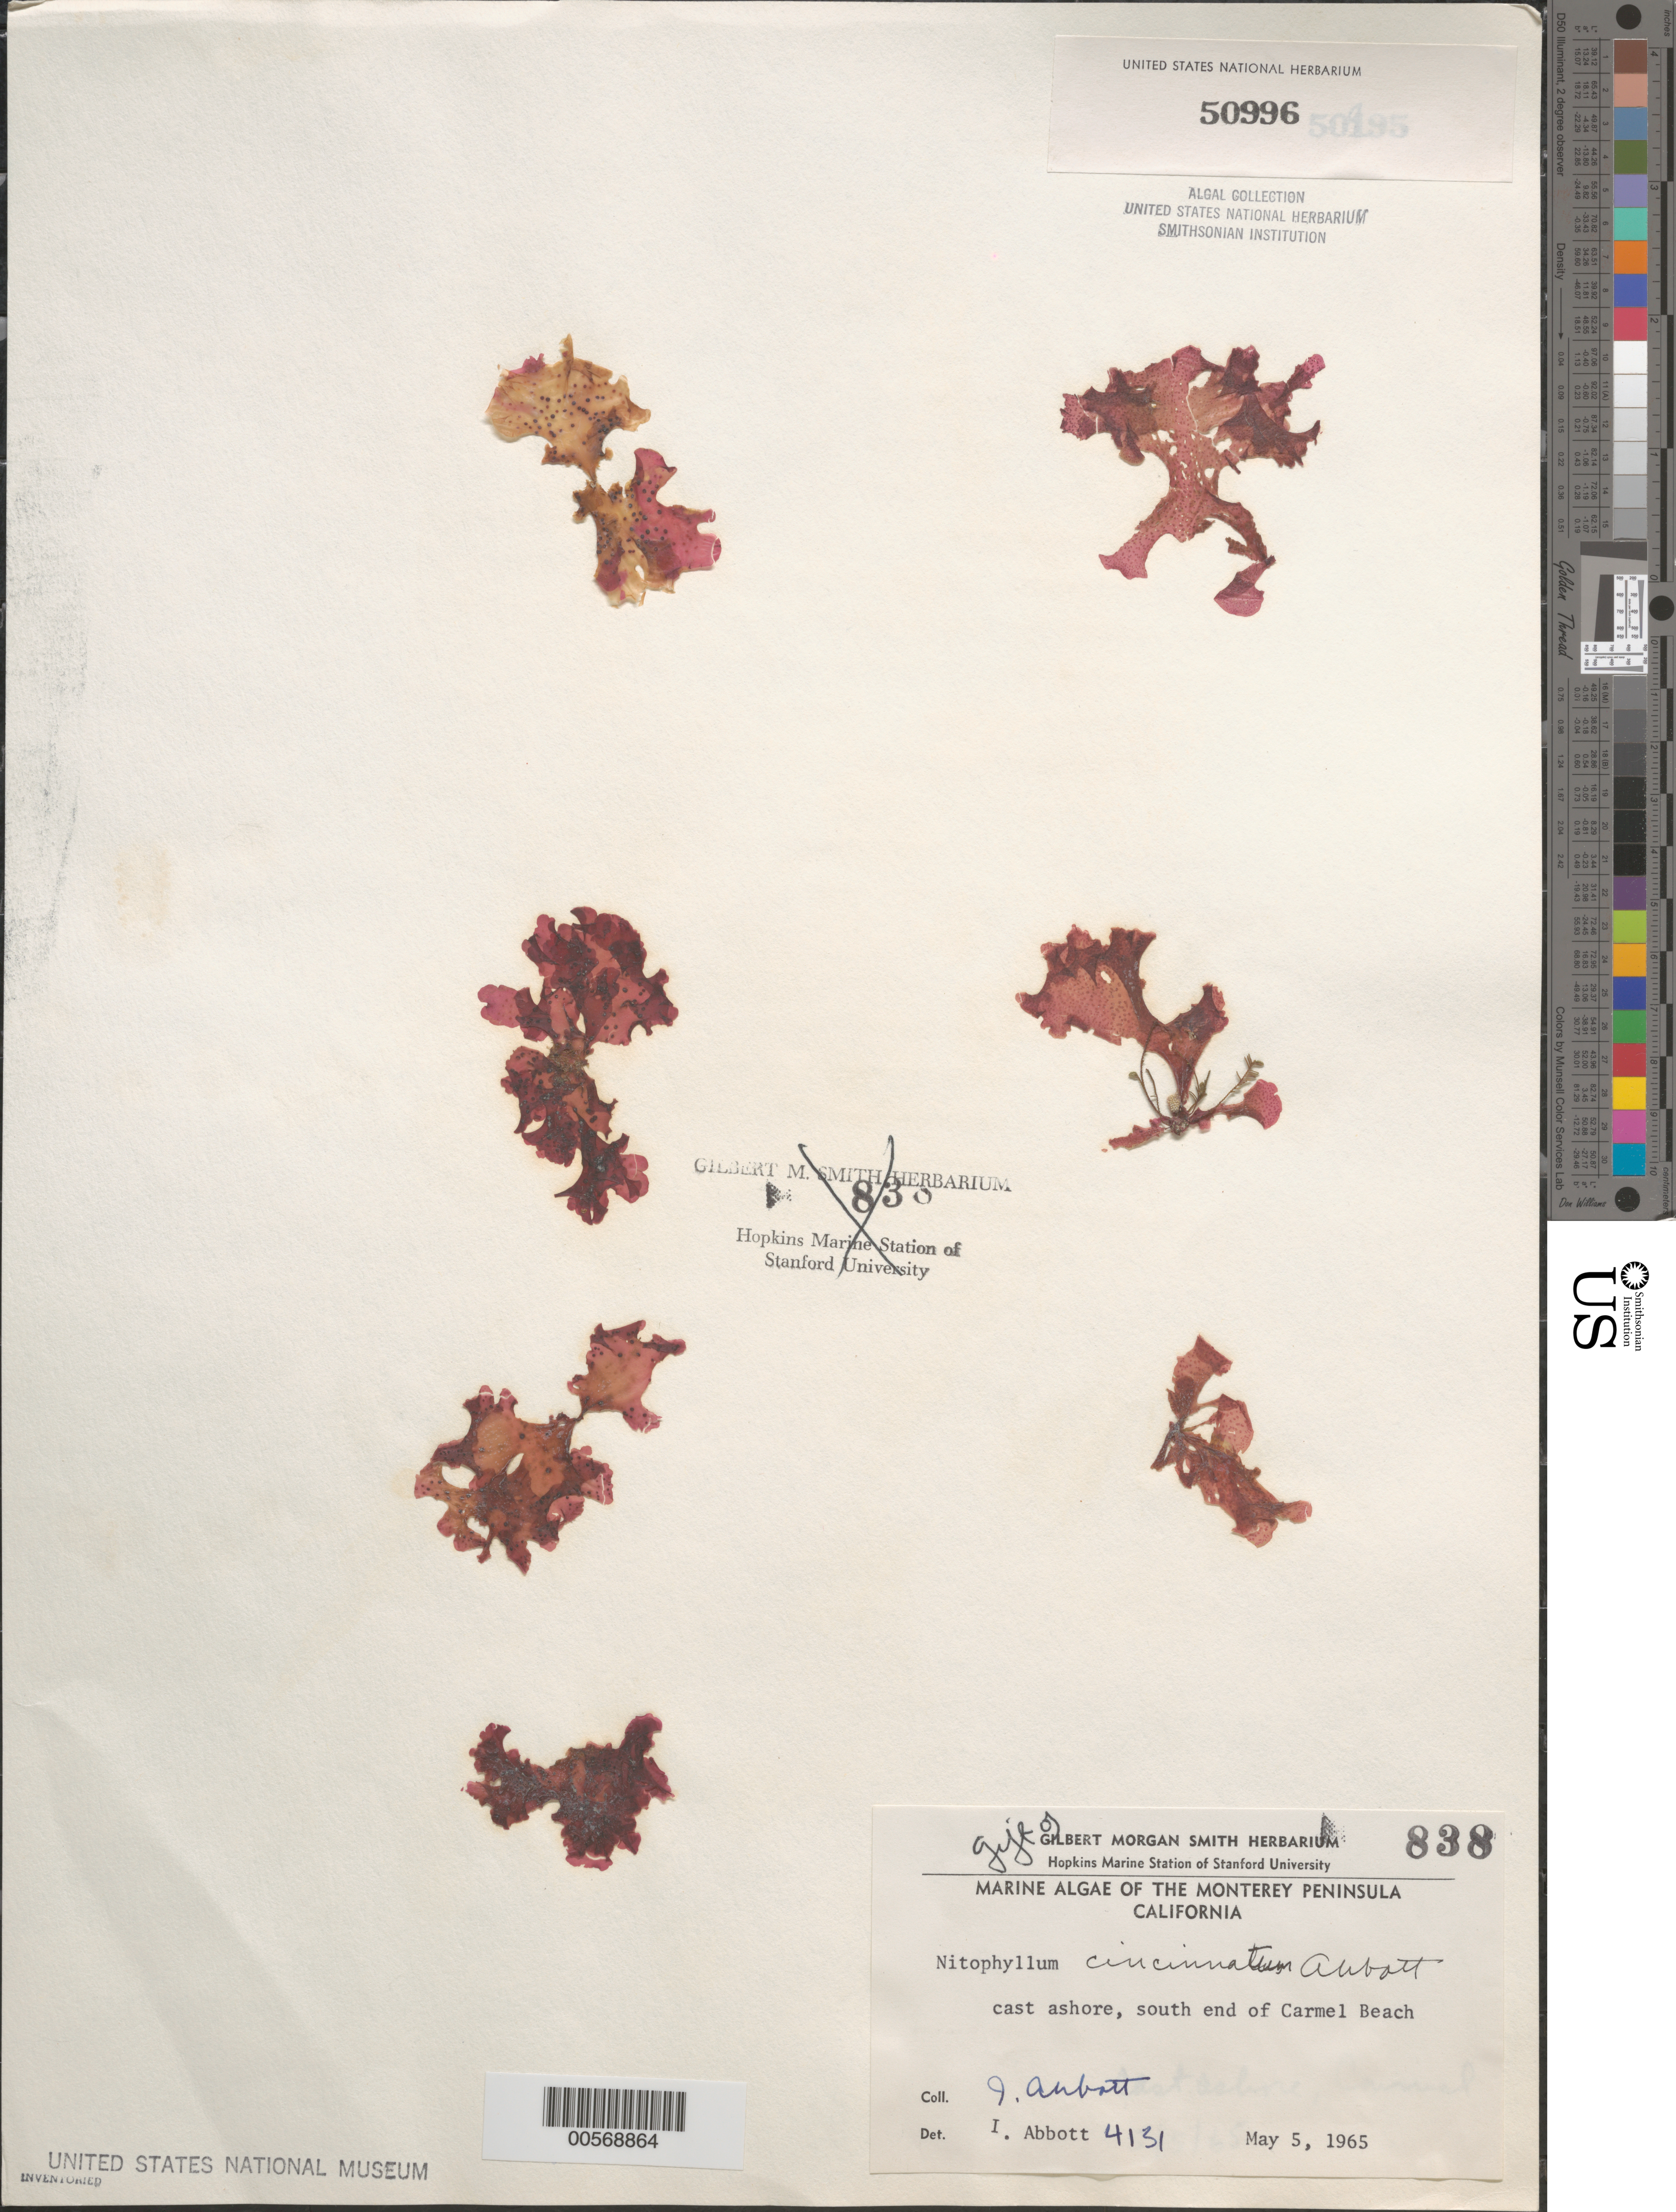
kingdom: Plantae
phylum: Rhodophyta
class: Florideophyceae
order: Ceramiales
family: Delesseriaceae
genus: Nitophyllum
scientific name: Nitophyllum cincinnatum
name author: I.A. Abbott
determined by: Abbott, Isabella A.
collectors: I. A. Abbott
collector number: IAA 4131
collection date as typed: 05 May 1965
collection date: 1965-05-05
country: United States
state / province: California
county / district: Monterey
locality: Carmel Beach, south end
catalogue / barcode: US 50996